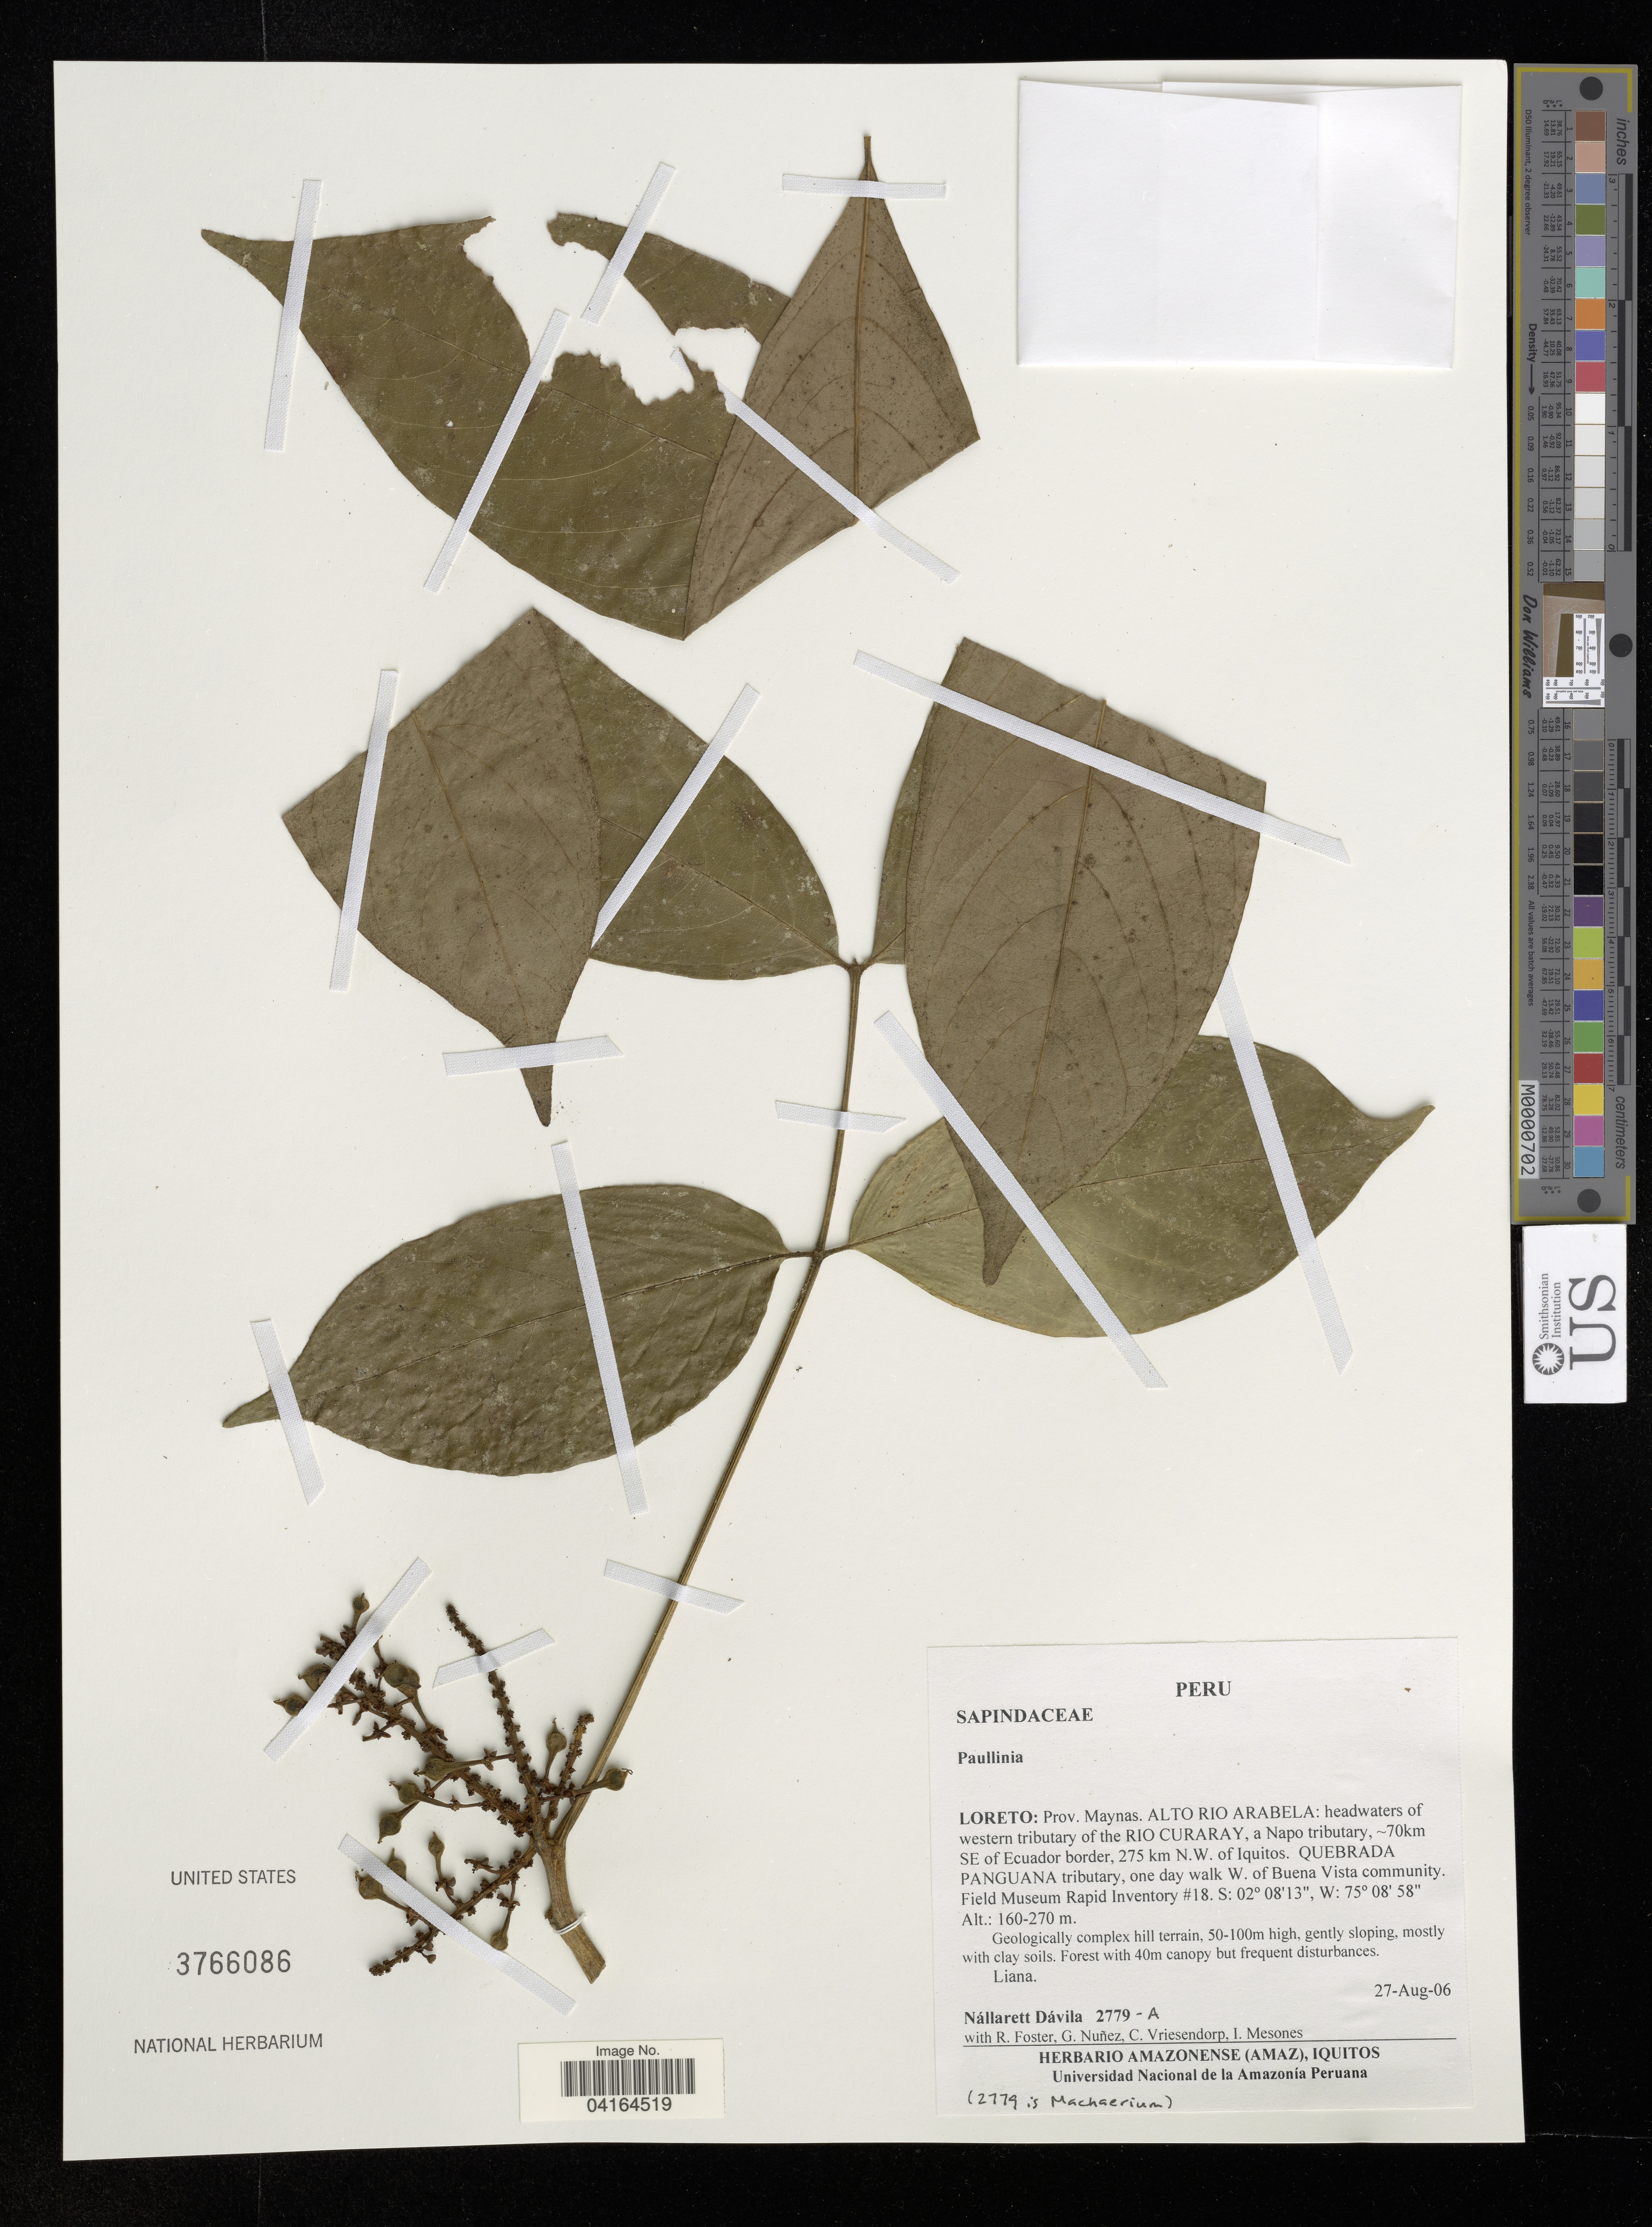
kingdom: Plantae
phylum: Tracheophyta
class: Magnoliopsida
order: Sapindales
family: Sapindaceae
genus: Paullinia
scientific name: Paullinia sp.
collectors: N. Dávila, R. Foster, G. Nuñez, C. Vriesendorp & I. Mesones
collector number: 2779 - A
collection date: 1906-08-27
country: Peru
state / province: Loreto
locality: Prov. Maynas. Alto Rio Arabela: headwaters of western tributary of the Rio Curaray, a Napo tributary, ~70km SE of Ecuador border, 275 km N.W. of Iquitos. Quebrada Panguana tributary, one day walk W. of Buena Vista community. Field Museum Rapid Inventory #18.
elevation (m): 160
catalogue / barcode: US 3766086